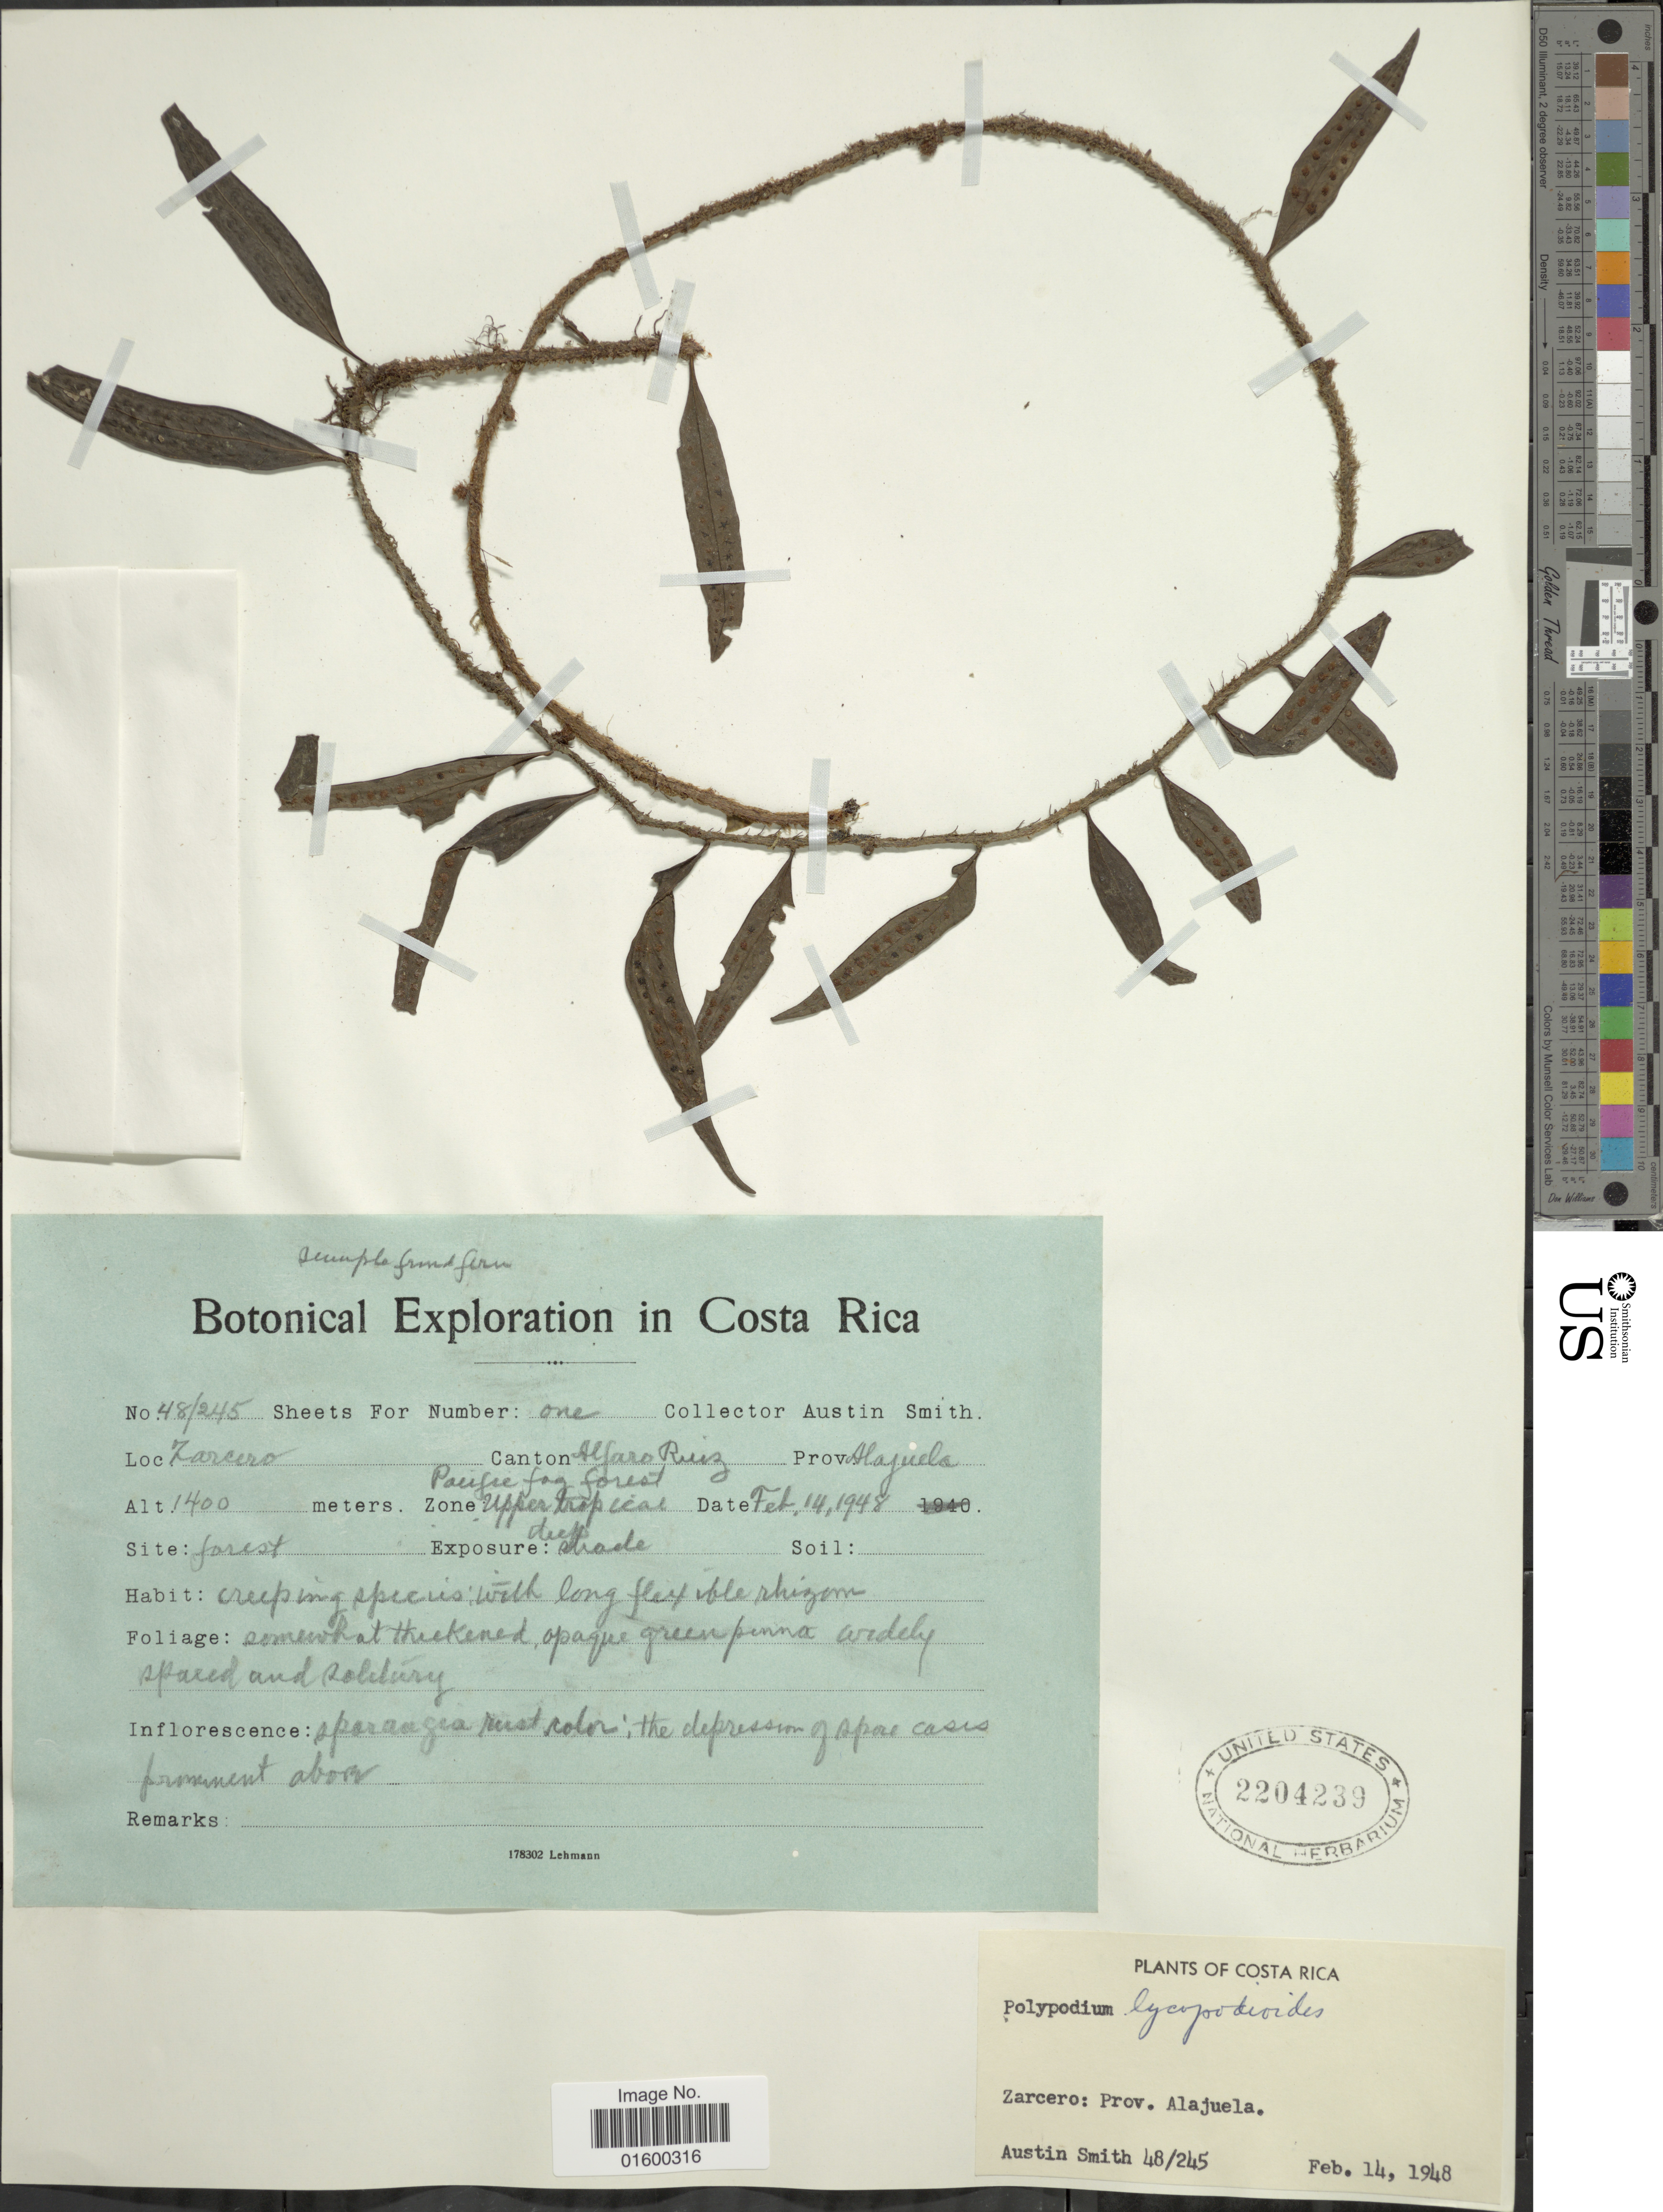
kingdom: Plantae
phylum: Tracheophyta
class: Polypodiopsida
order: Polypodiales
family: Polypodiaceae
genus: Microgramma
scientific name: Microgramma lycopodioides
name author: (L.) Copel.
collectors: Aust P. Smith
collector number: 48/245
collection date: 1948-02-14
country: Costa Rica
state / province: Alajuela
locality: Zarcero, Prov. Alajuela, Canto Alfaro Ruiz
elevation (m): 1400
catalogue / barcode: US 2204239